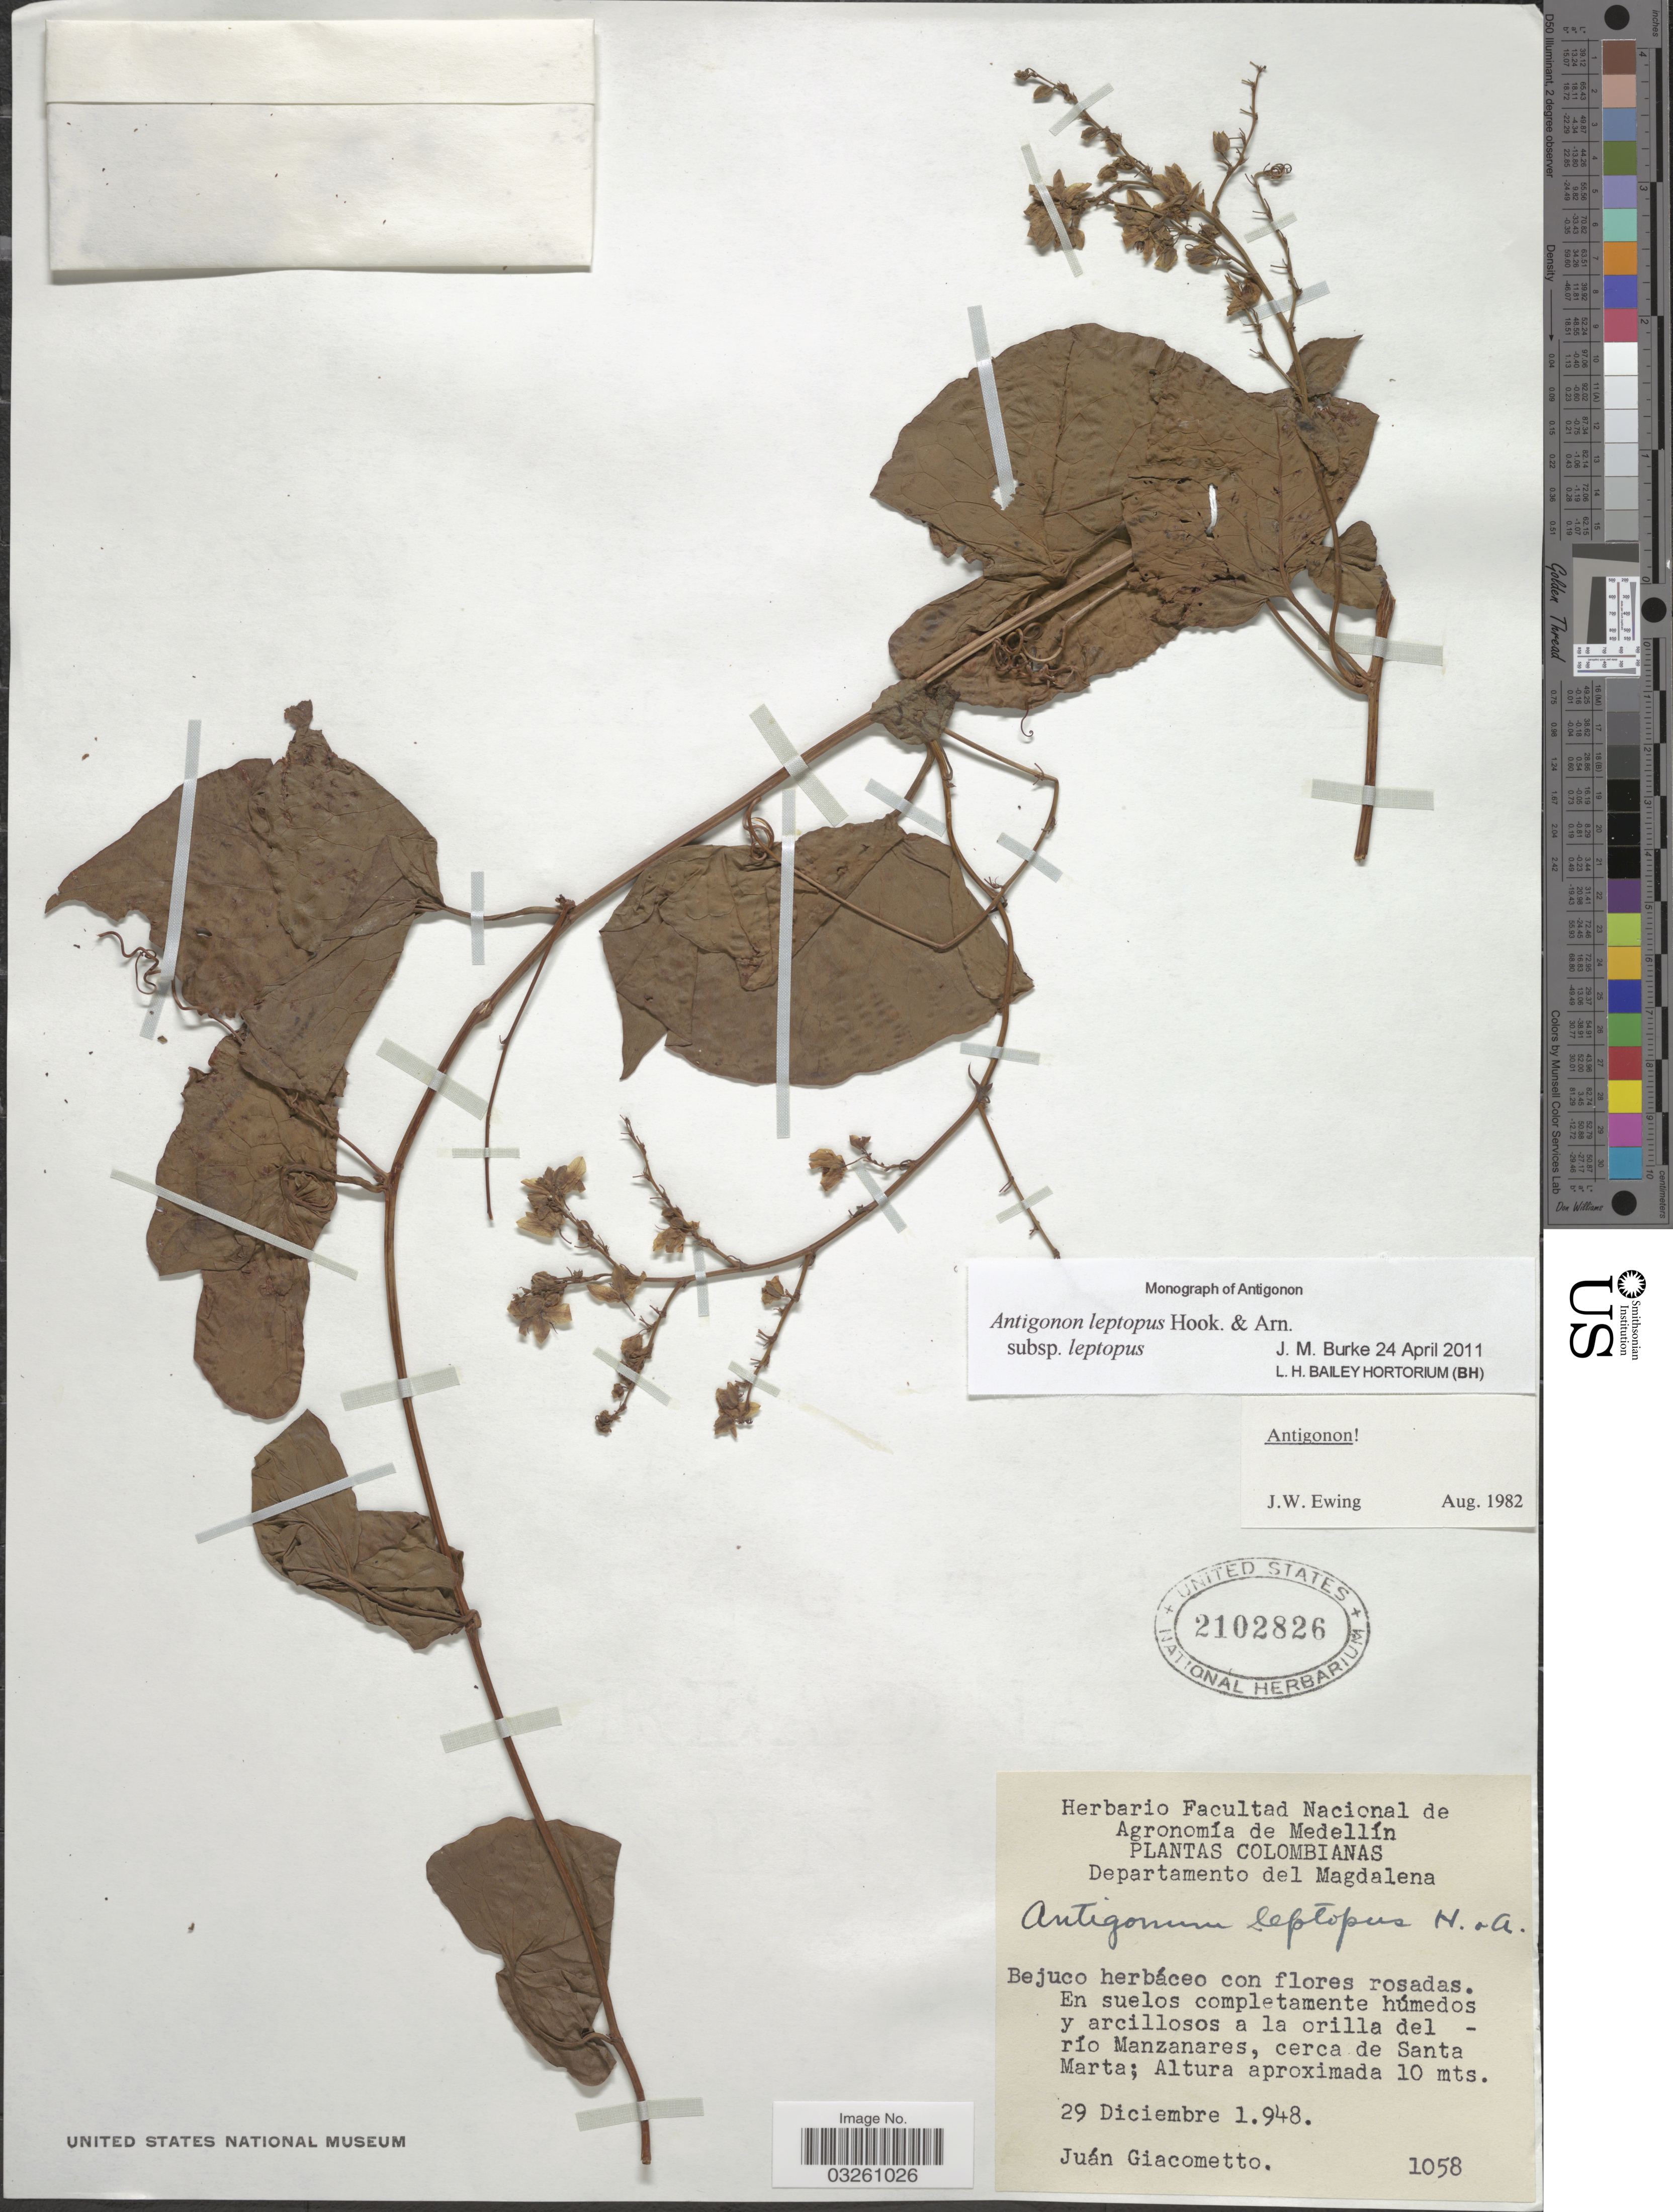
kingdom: Plantae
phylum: Tracheophyta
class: Magnoliopsida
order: Caryophyllales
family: Polygonaceae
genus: Antigonon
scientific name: Antigonon leptopus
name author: Hook. & Arn.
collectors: J. Giacometto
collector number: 1058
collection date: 1948-12-29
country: Colombia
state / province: Magdalena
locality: Departamento del Magdalena, río Manzanares, cerca de Santa Marta.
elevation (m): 10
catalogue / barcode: US 2102826